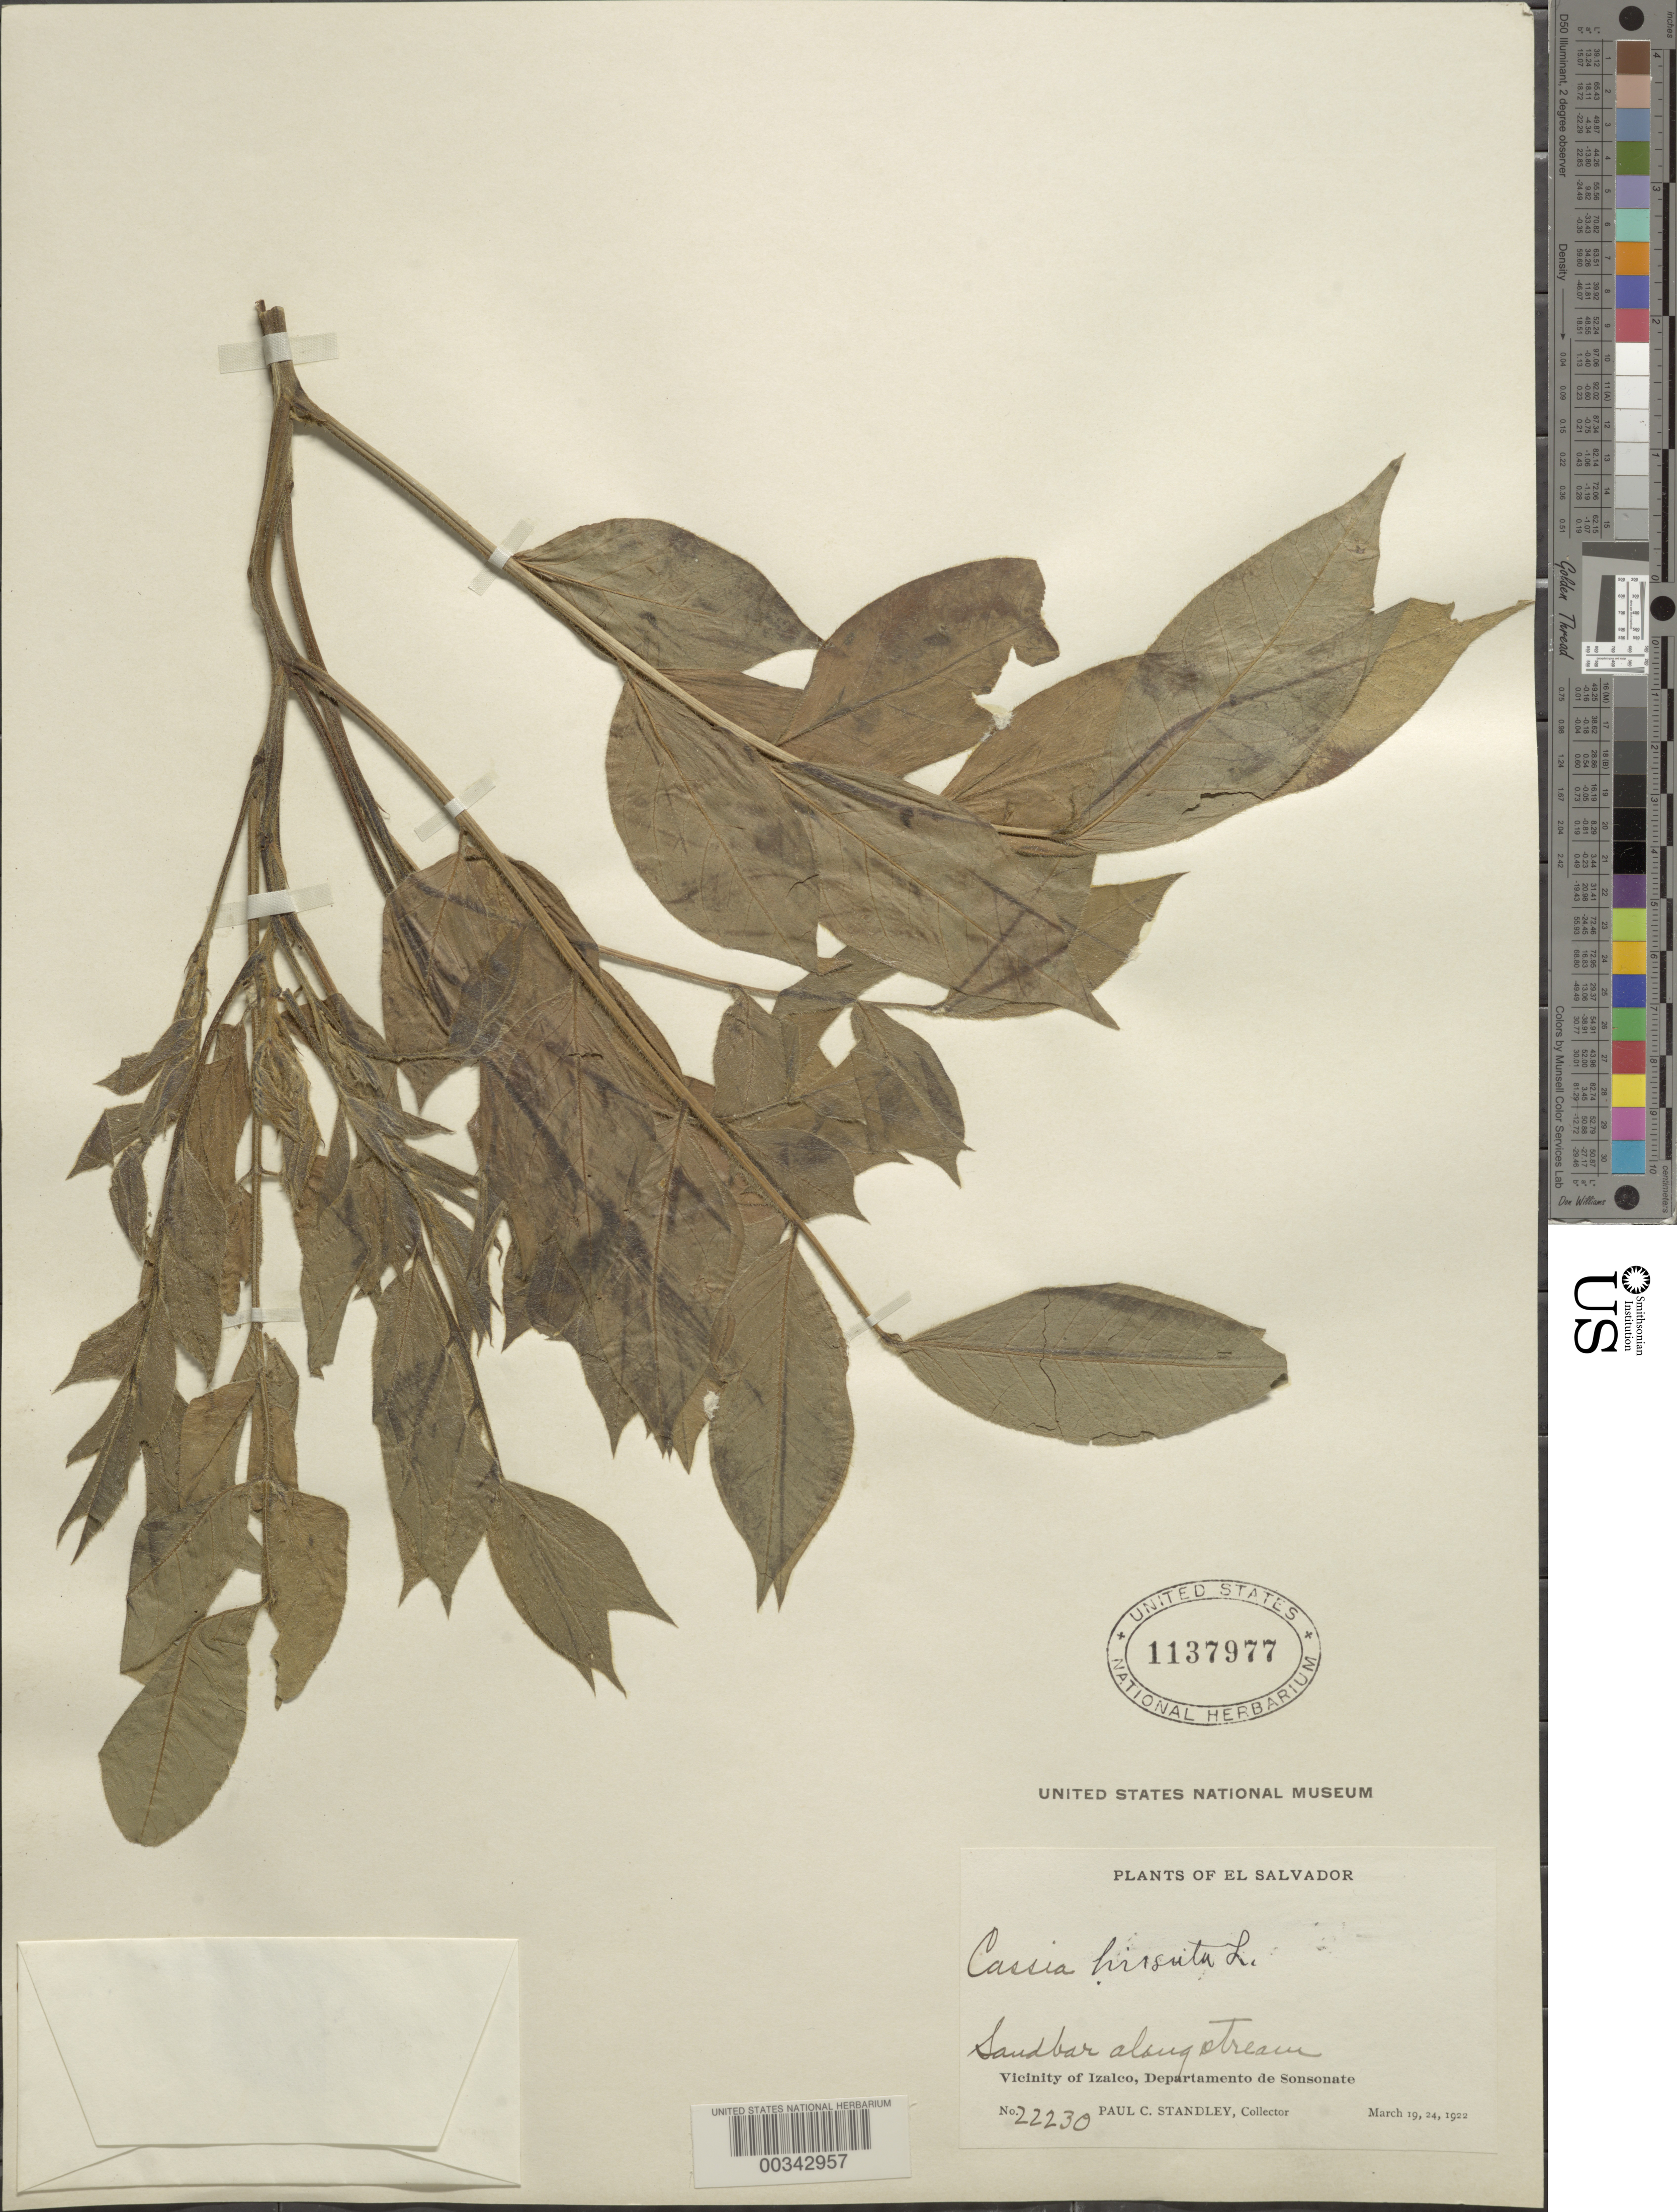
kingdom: Plantae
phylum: Tracheophyta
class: Magnoliopsida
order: Fabales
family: Fabaceae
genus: Senna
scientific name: Senna hirsuta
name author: (L.) H.S. Irwin & Barneby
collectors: P. C. Standley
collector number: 22230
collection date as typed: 19 Mar 1922 and 22 Mar 1922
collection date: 1922-03-19,1922-03-22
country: El Salvador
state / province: Sonsonate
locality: Vicinity of izalco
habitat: Sandbar along stream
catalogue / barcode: US 1137977